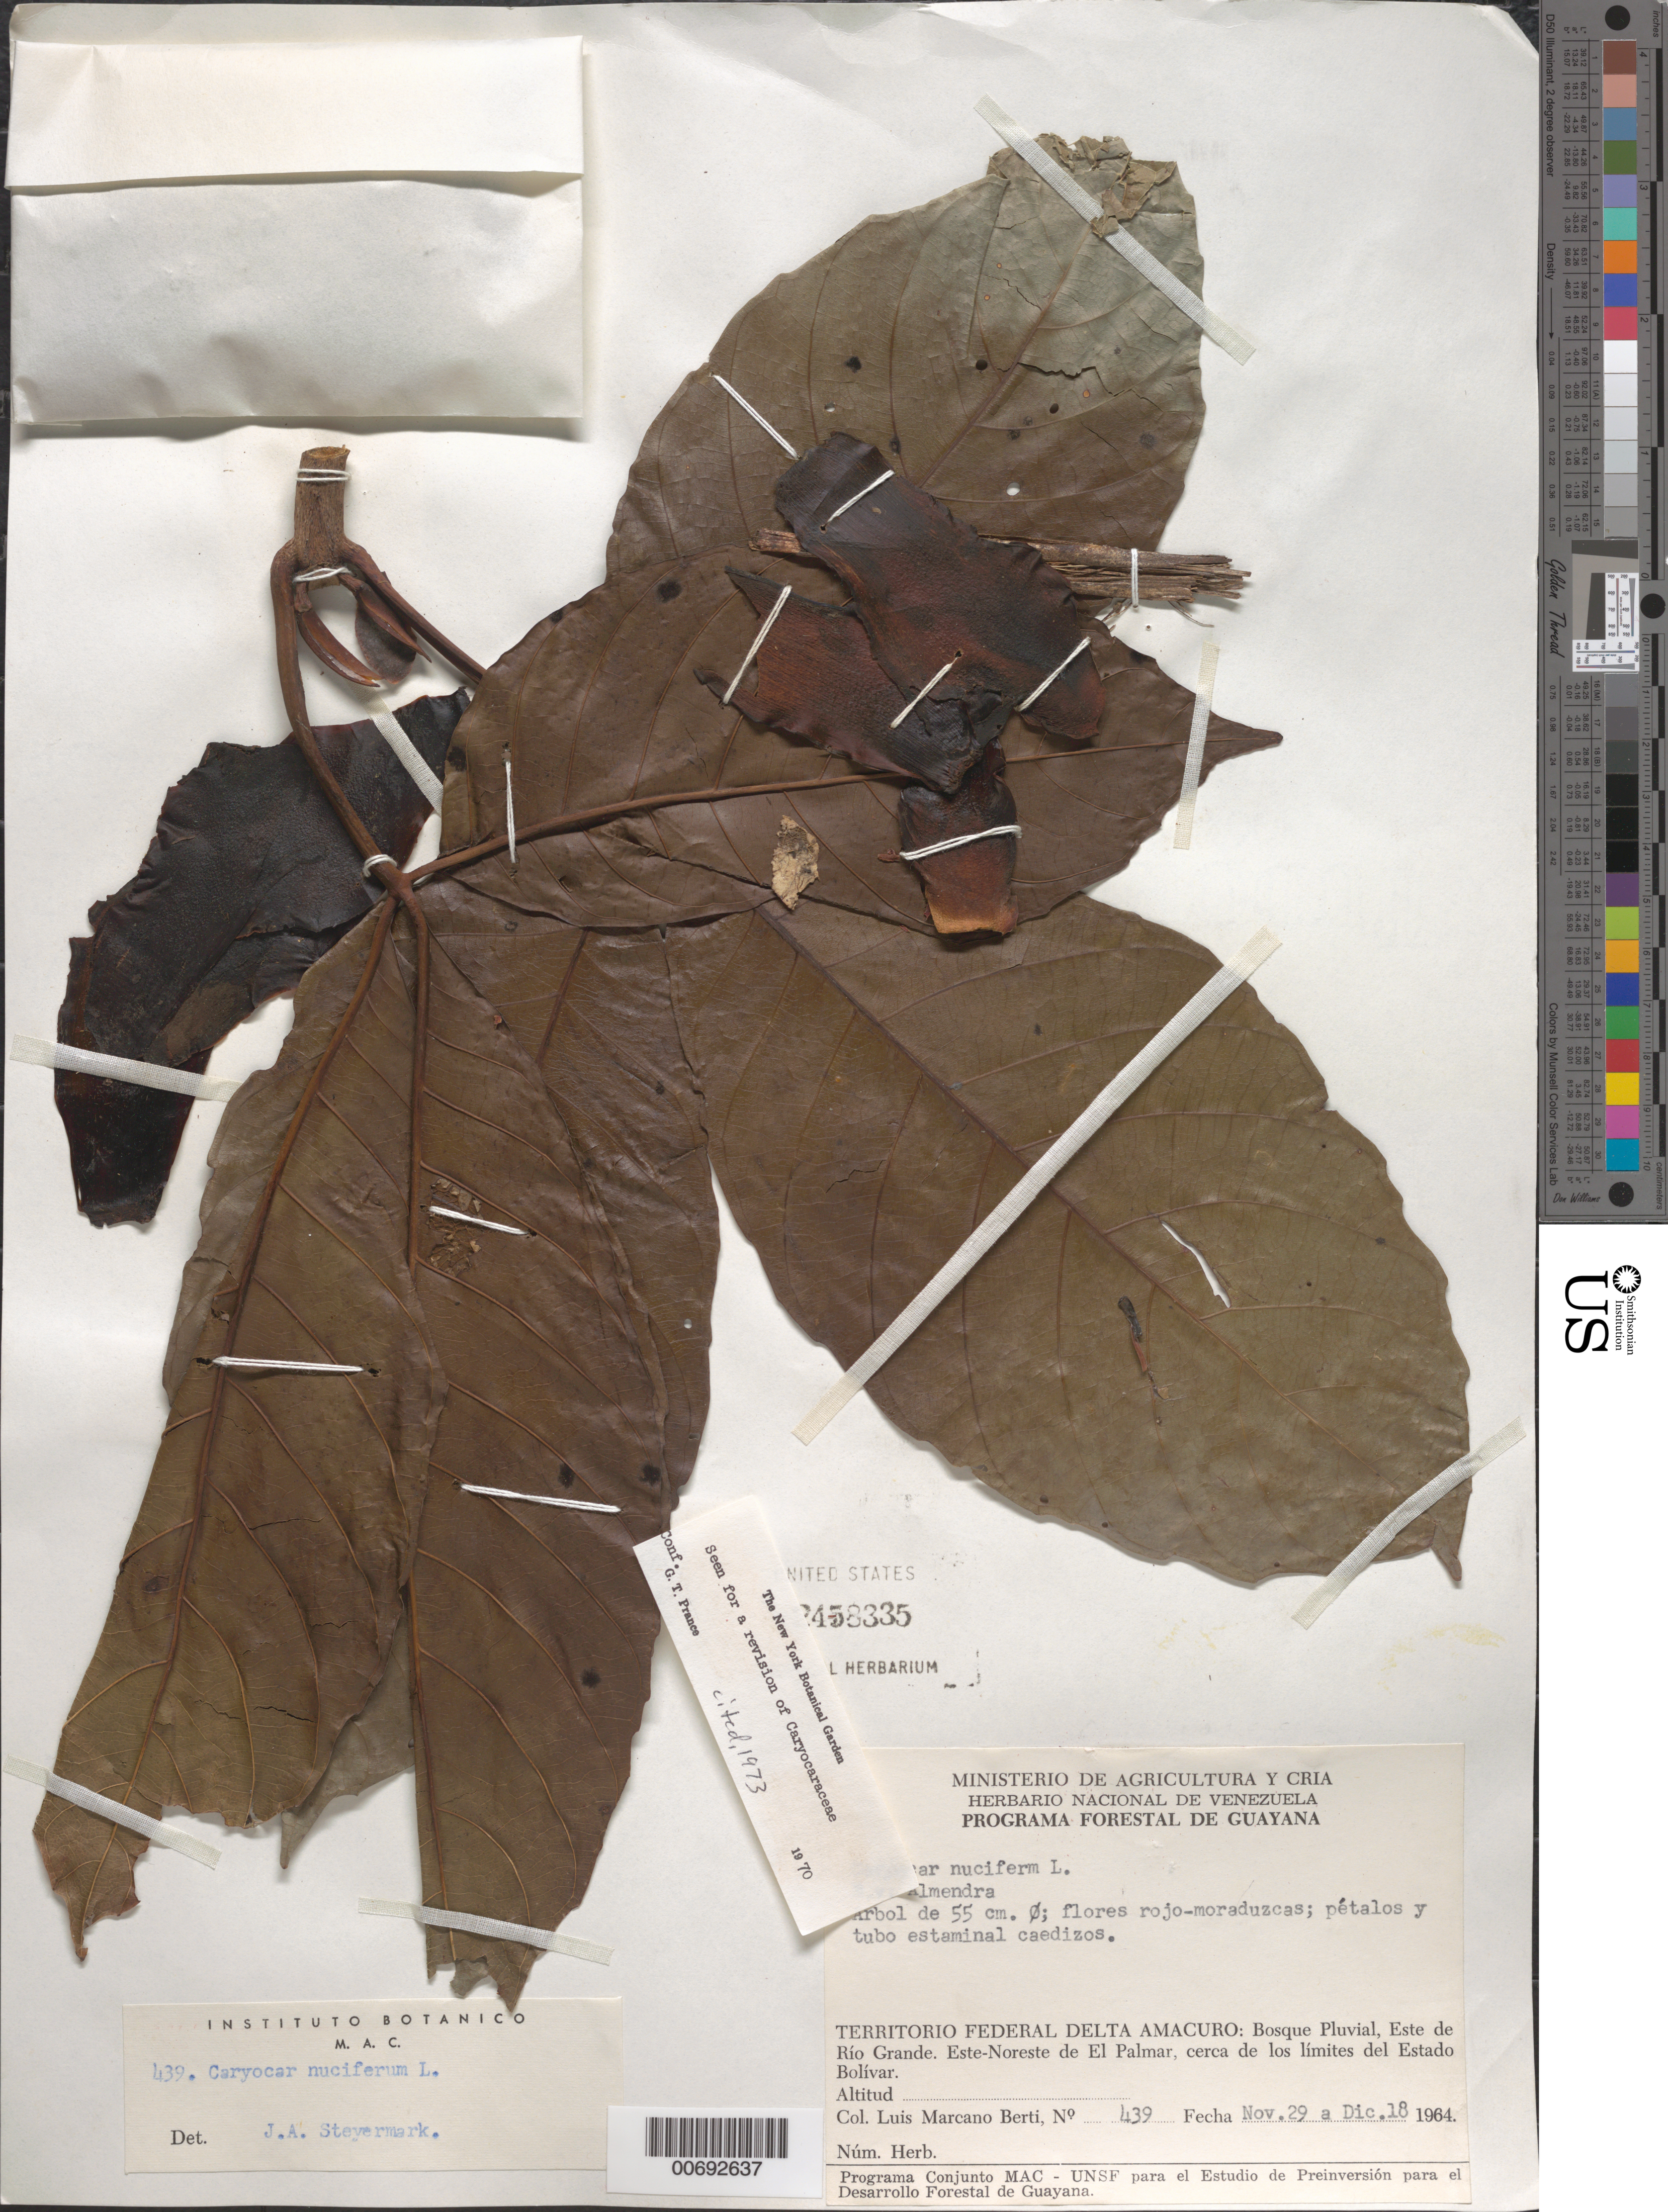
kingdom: Plantae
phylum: Tracheophyta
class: Magnoliopsida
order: Malpighiales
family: Caryocaraceae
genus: Caryocar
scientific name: Caryocar nuciferum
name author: L.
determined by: Prance, G. T.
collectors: L. Marcano-Berti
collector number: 439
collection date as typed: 29-Nov-64 to 18-Dec-64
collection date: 1964-11-29/1964-12-18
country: Venezuela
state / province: Delta Amacuro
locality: Este de Río Grande, ENE de El Palmar, cerca de los limites del Estado Bolívar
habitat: Bosque pluvial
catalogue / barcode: US 2458335